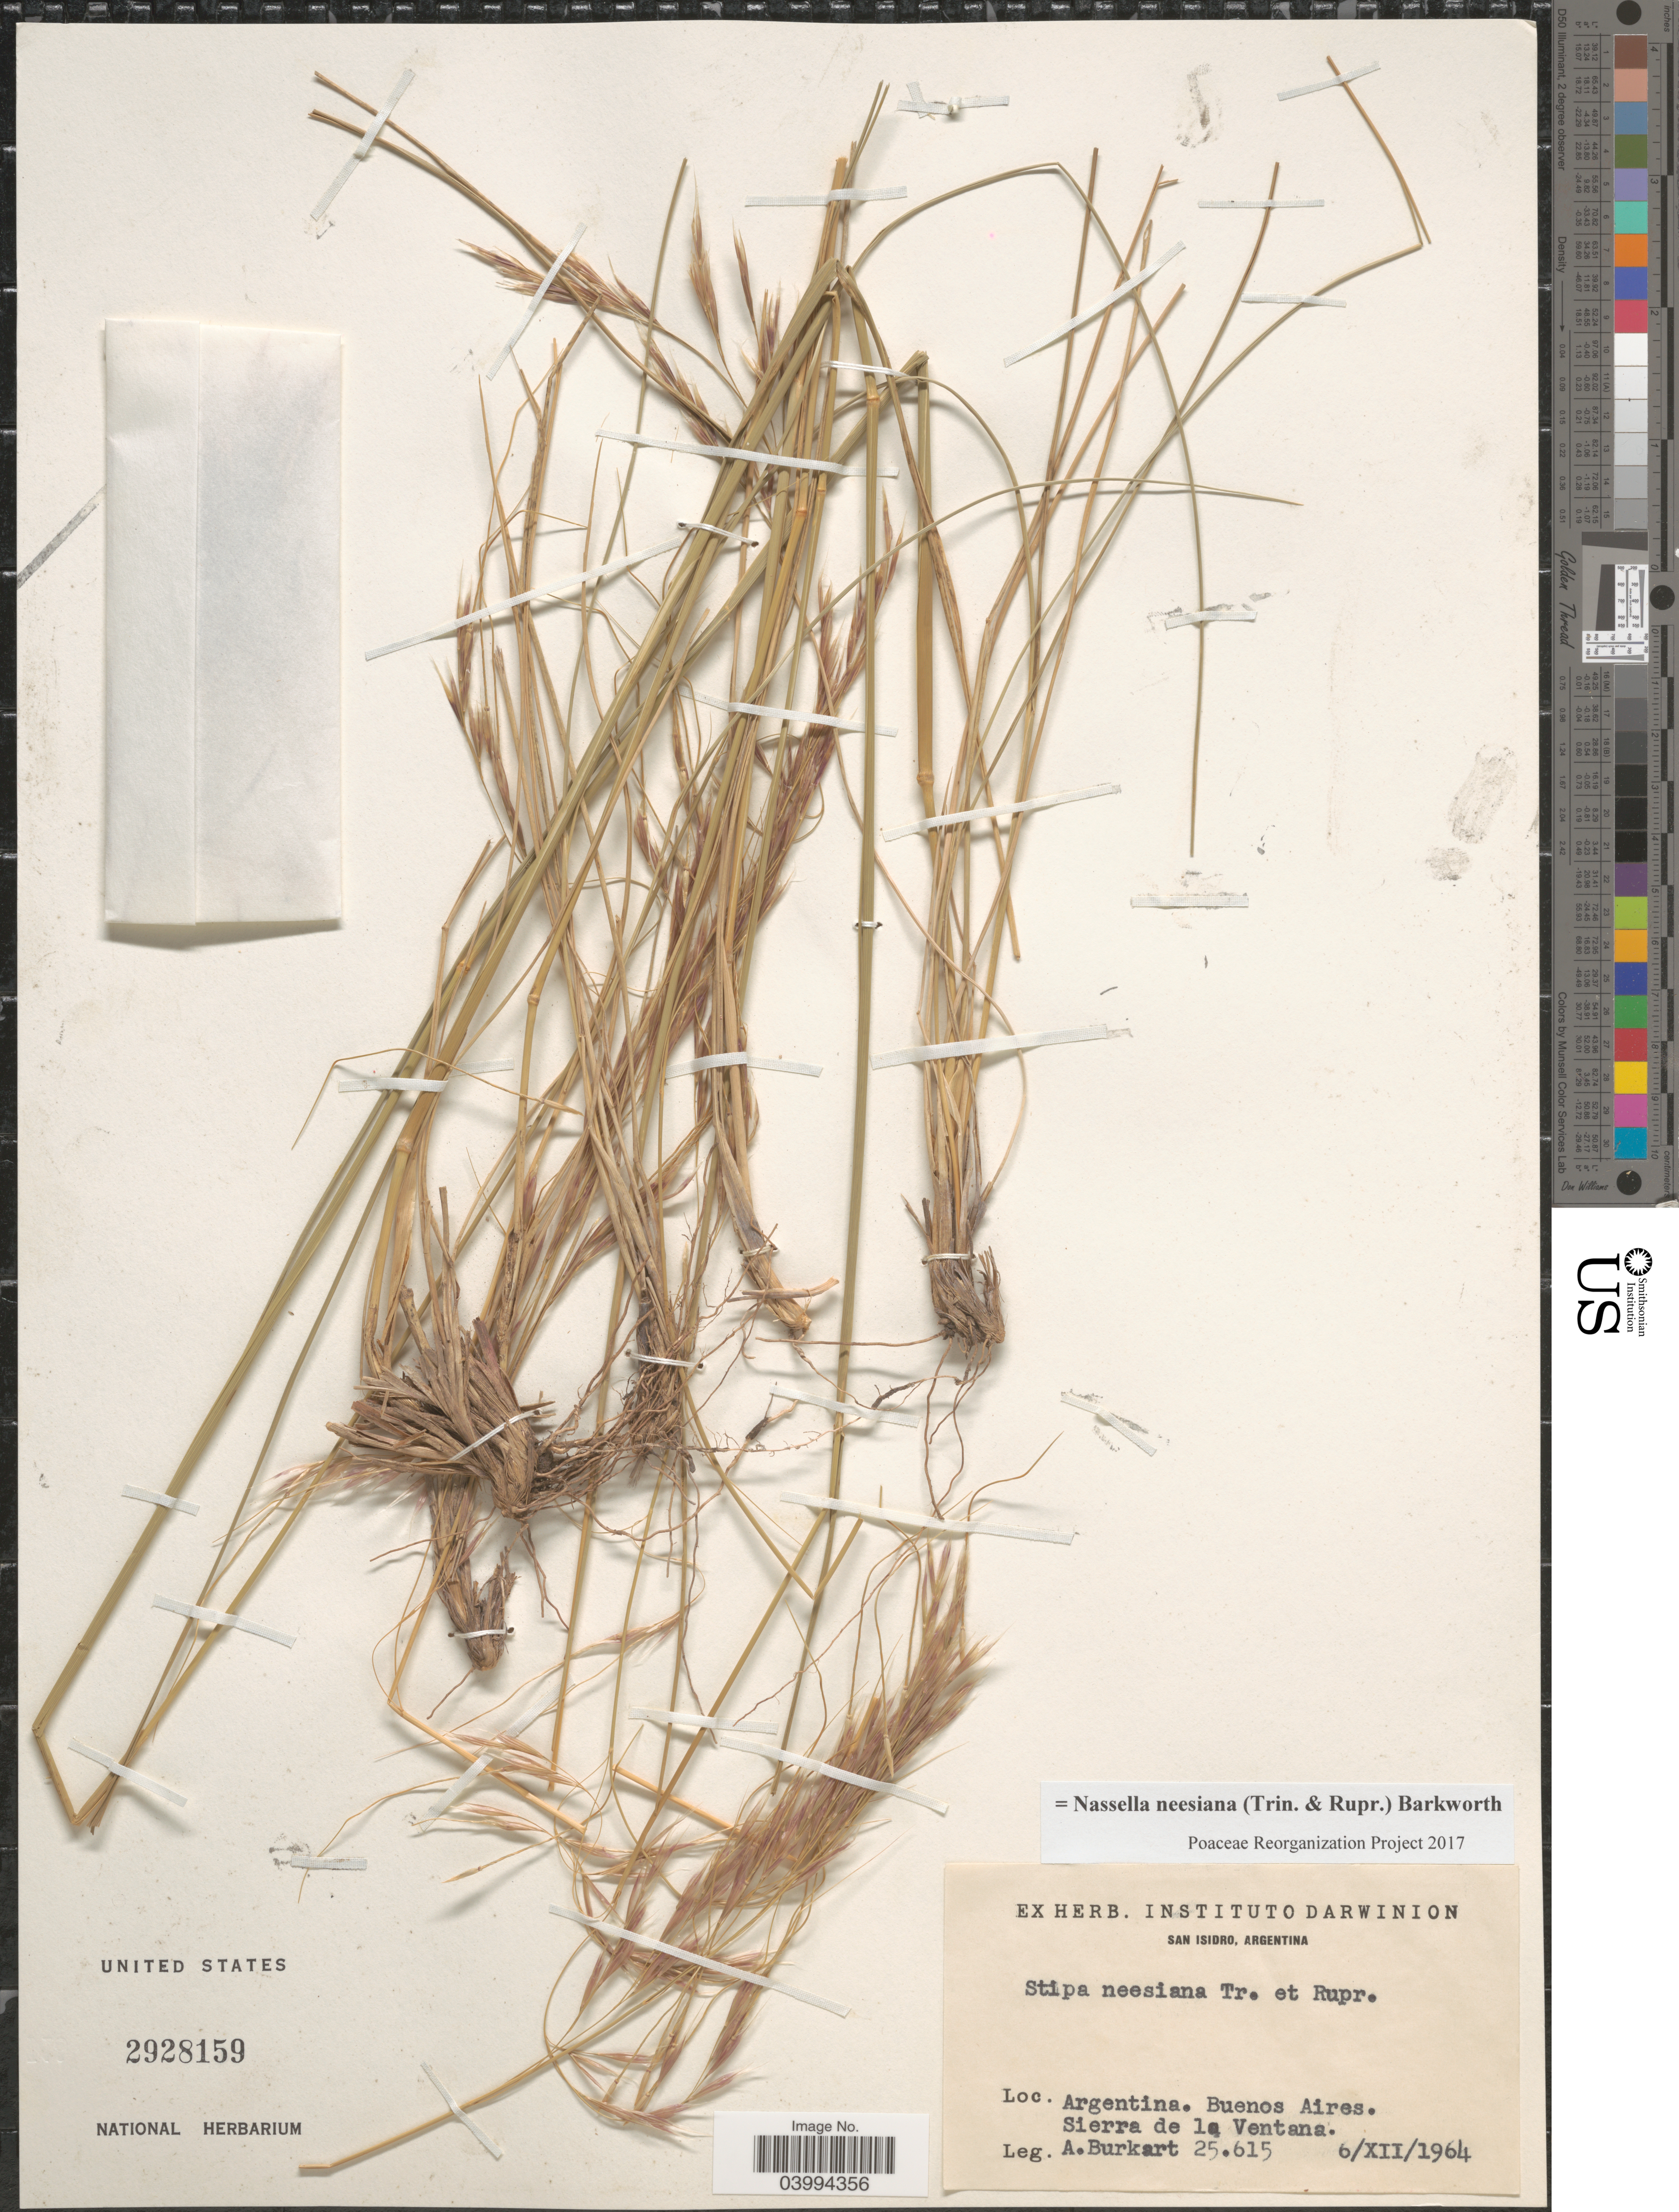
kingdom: Plantae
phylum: Tracheophyta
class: Liliopsida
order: Poales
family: Poaceae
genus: Nassella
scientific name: Nassella neesiana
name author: (Trin. & Rupr.) Barkworth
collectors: A. E. Burkart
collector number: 25615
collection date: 1964-12-06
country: Argentina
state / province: Buenos Aires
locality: Sierra de la Ventana.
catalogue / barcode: US 2928159